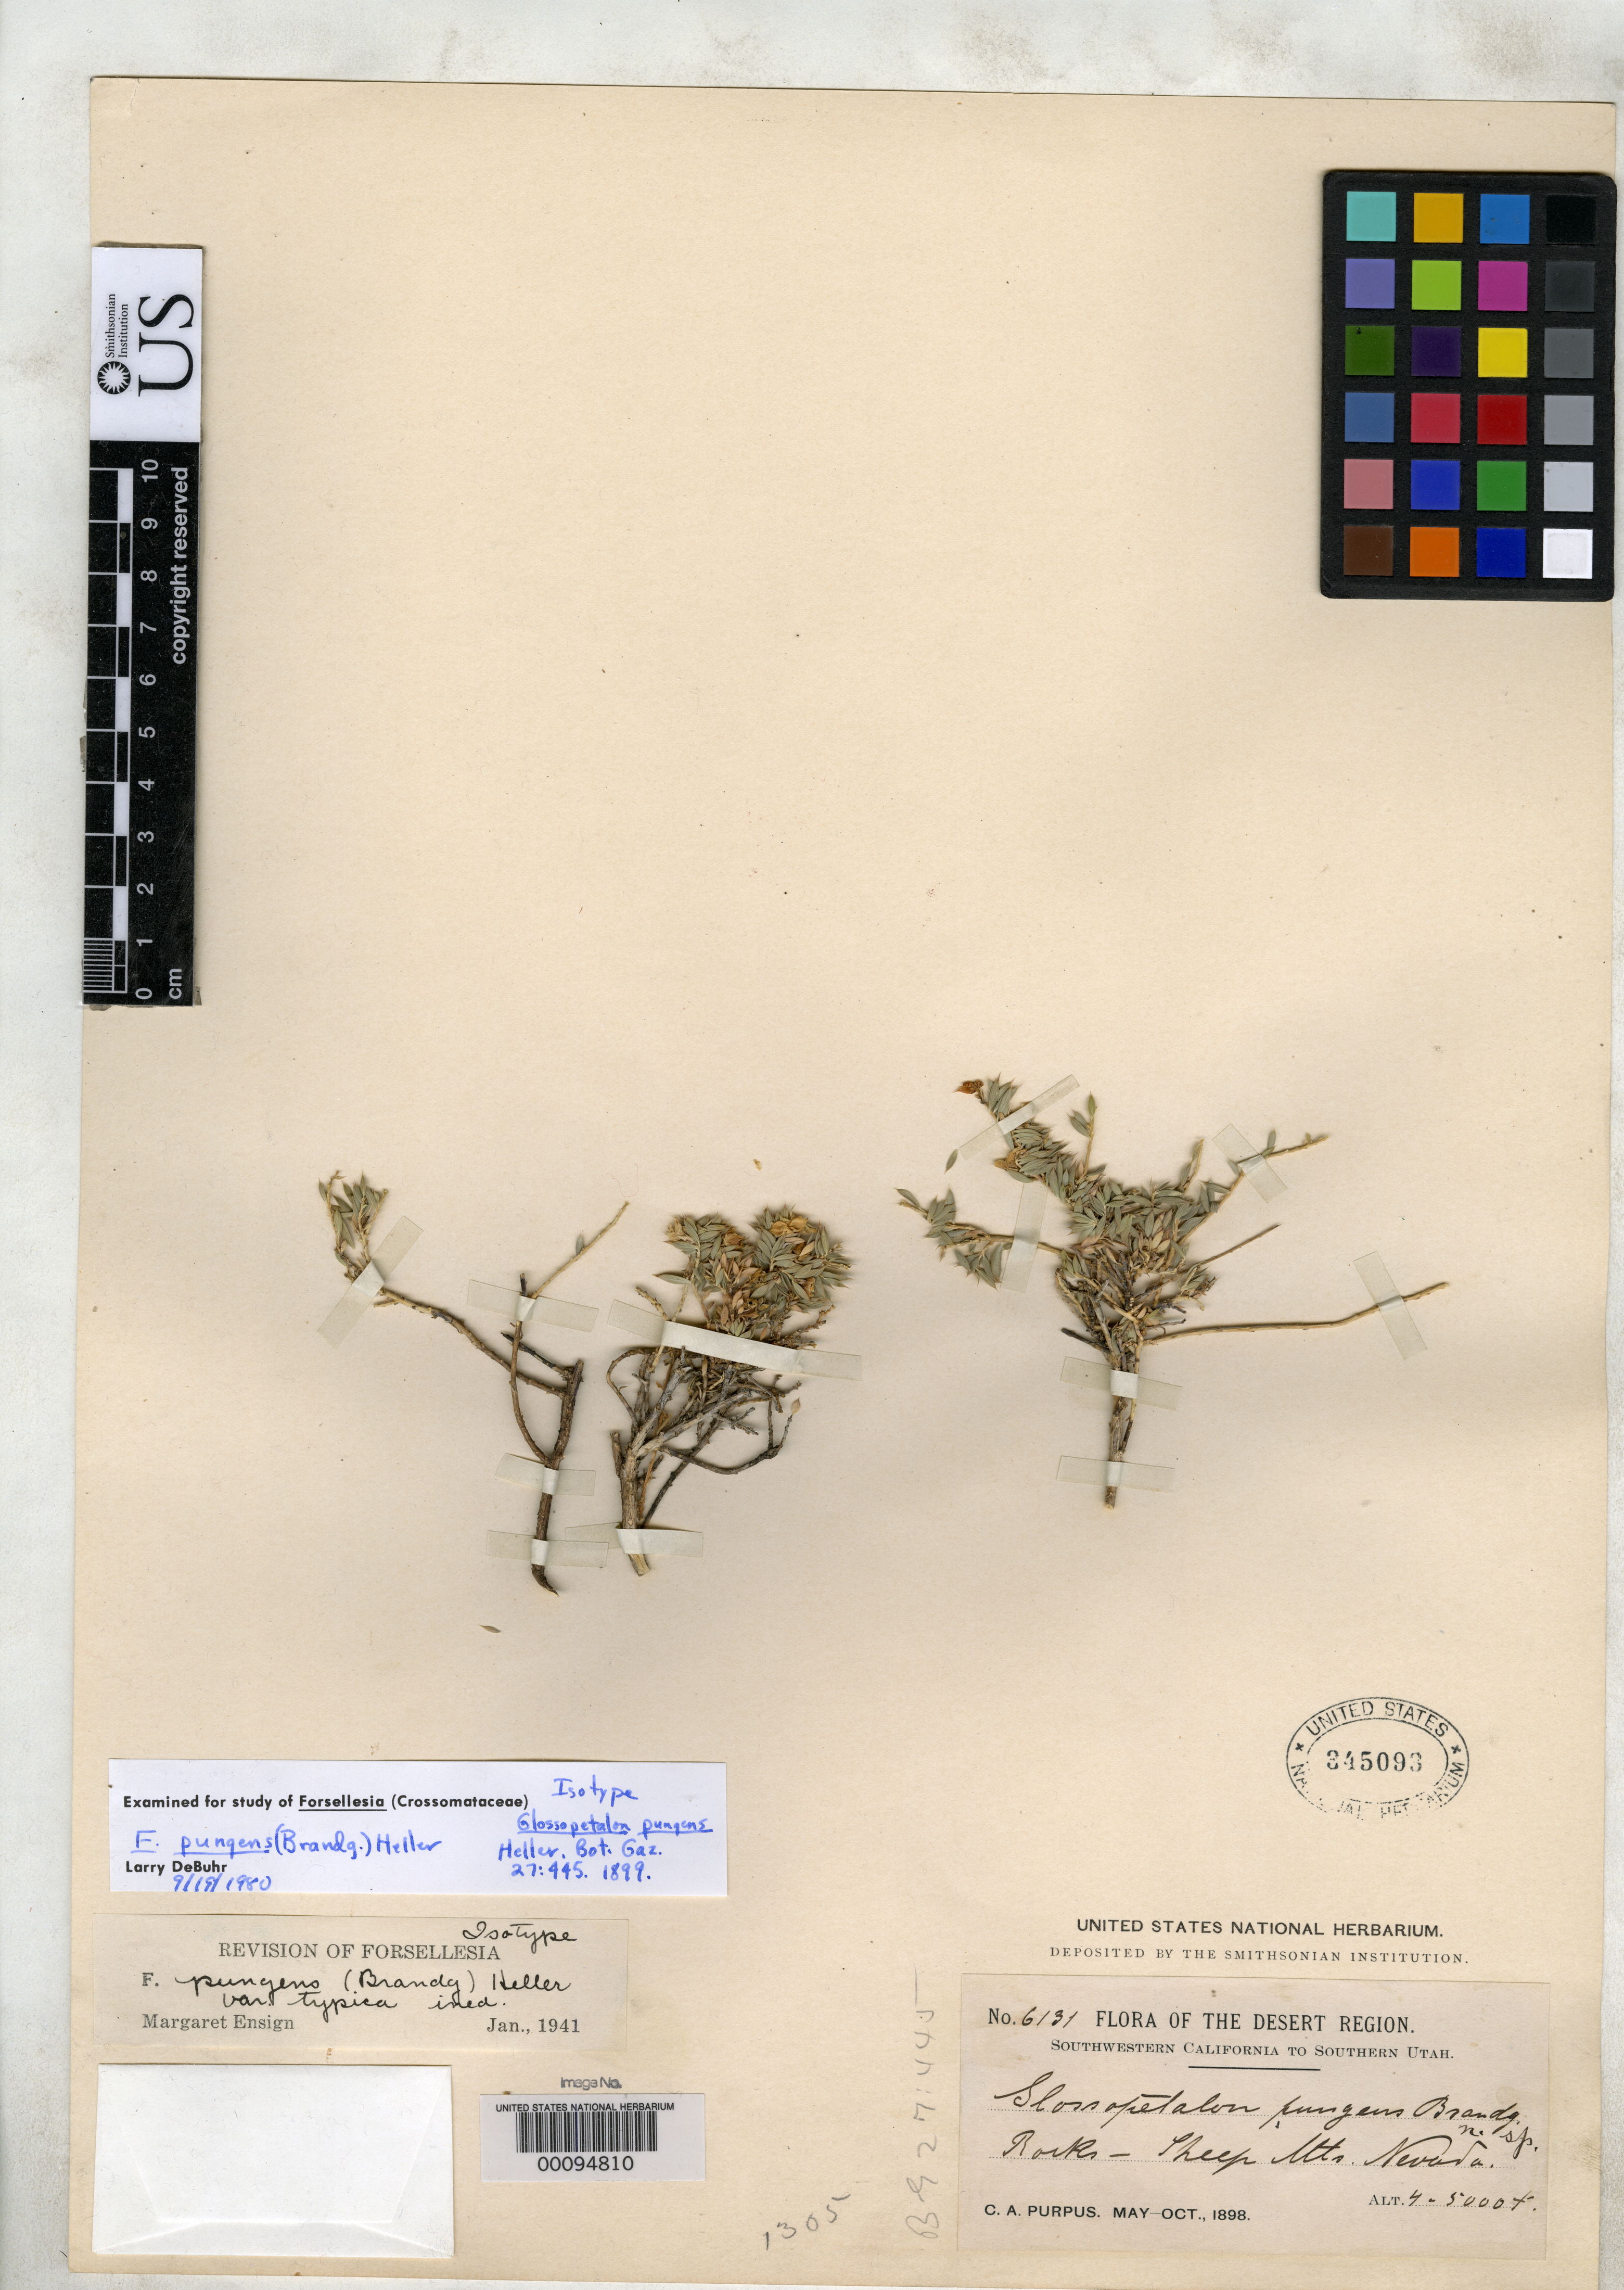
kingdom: Plantae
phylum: Tracheophyta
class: Magnoliopsida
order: Crossosomatales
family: Crossosomataceae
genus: Glossopetalon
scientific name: Glossopetalon pungens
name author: Brandegee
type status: Isotype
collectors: C. A. Purpus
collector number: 6131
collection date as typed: May 1898 to -- Oct 1898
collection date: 1898-05/1898-10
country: United States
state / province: Nevada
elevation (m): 1219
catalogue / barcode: US 345093